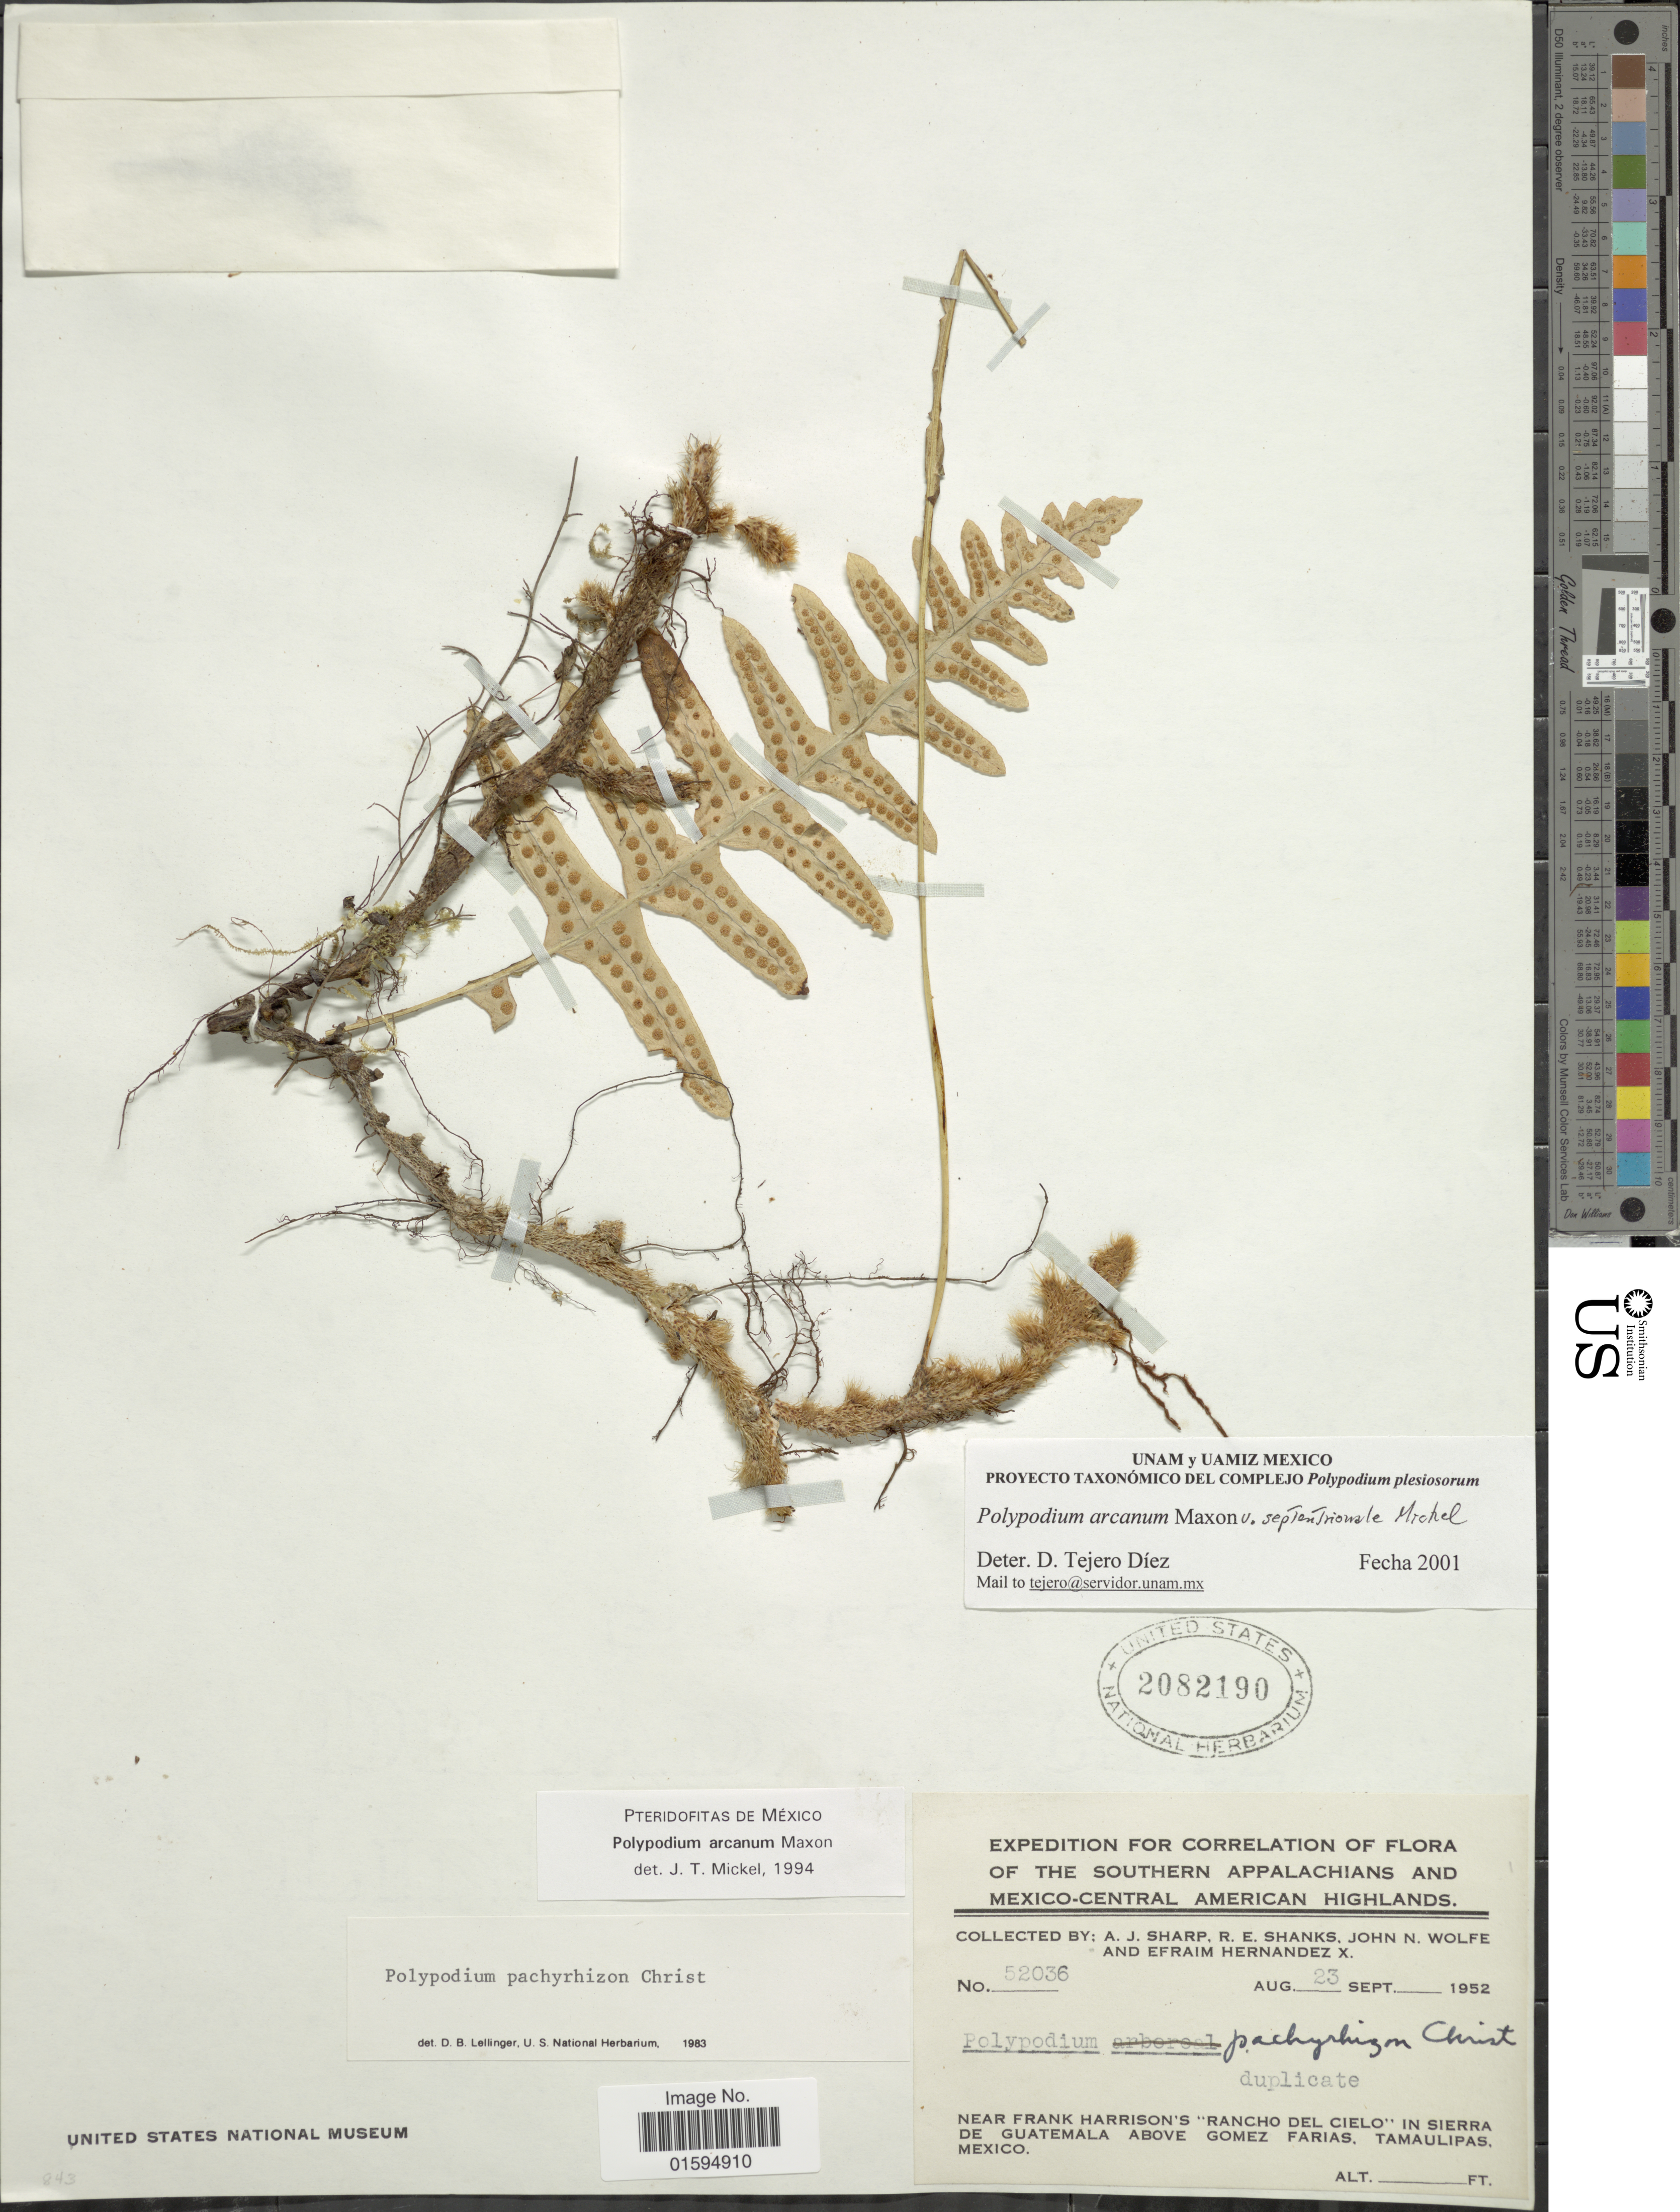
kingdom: Plantae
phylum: Tracheophyta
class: Polypodiopsida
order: Polypodiales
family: Polypodiaceae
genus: Polypodium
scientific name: Polypodium arcanum var. septentrionale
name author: Mickel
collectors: A. J. Sharp, R. Shanks, J. Wolfe & E. Hernandez X.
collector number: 52036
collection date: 1952-09-23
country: Mexico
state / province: Tamaulipas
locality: The Southern Appalacains and Mexico - Central American Highlands, near Frank Harrison's Rancho Del Cielo in sierra de Guatemala above Farias.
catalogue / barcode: US 2082190